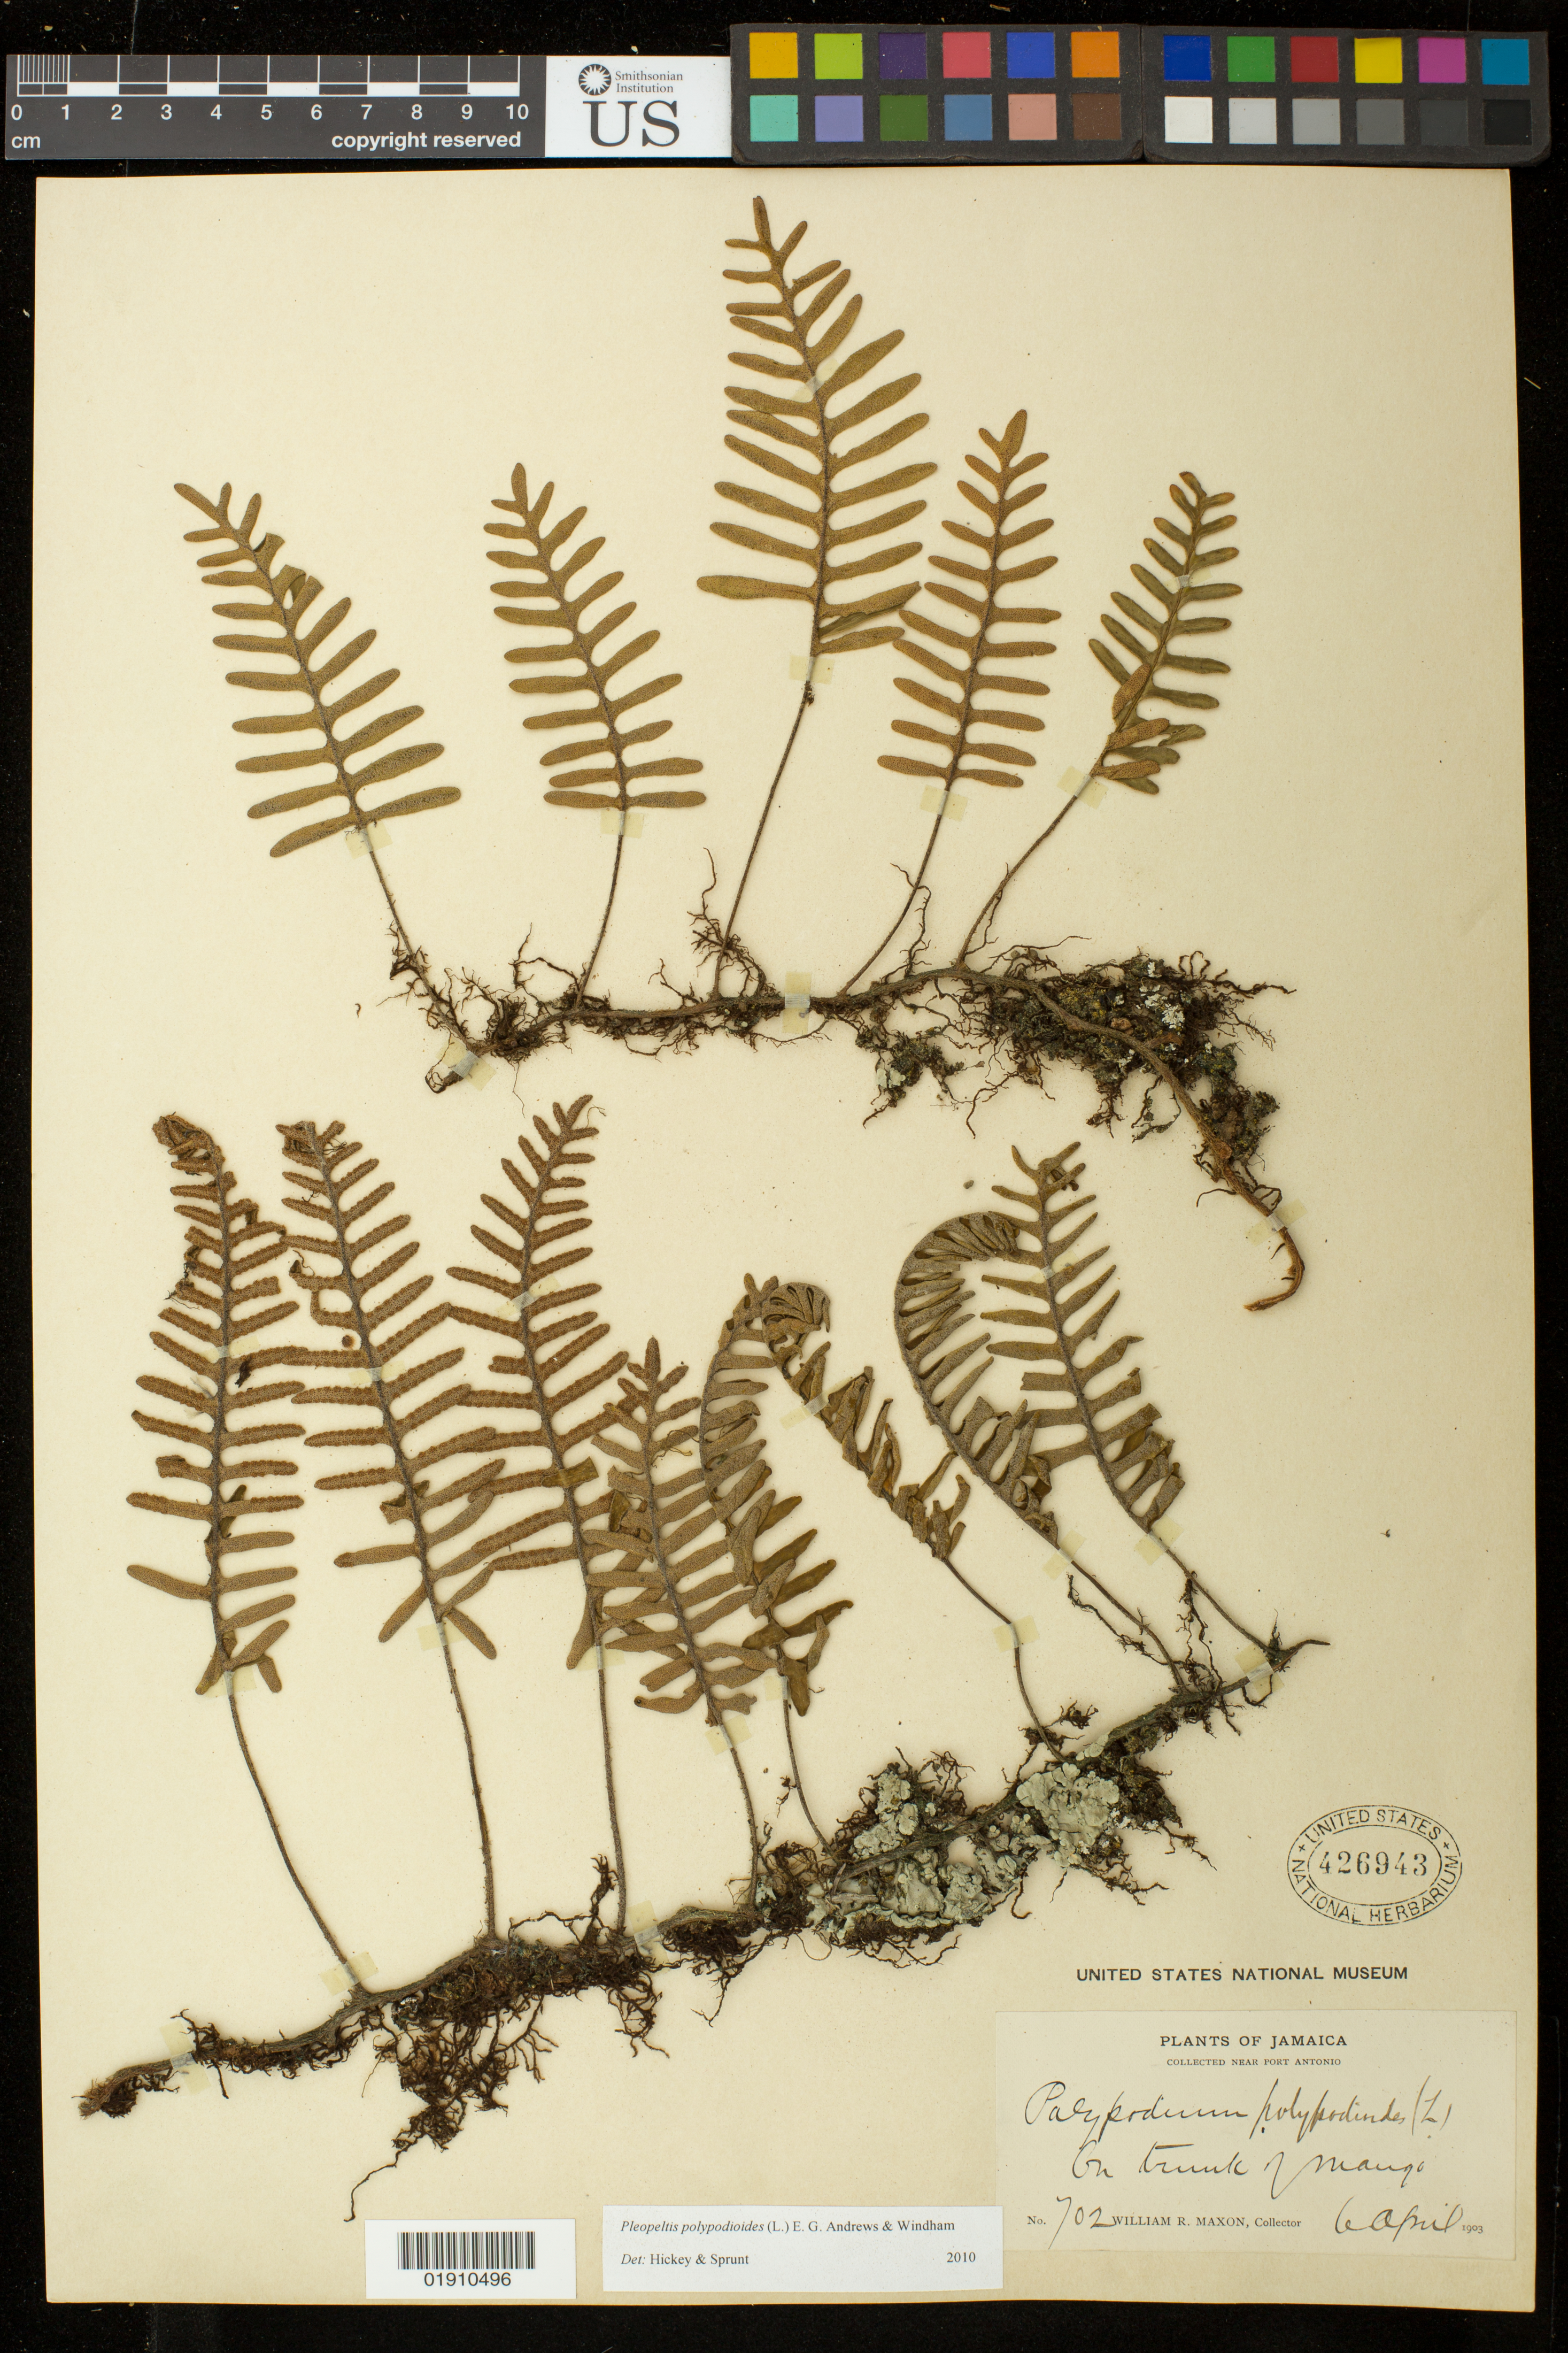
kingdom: Plantae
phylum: Tracheophyta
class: Polypodiopsida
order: Polypodiales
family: Polypodiaceae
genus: Pleopeltis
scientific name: Pleopeltis polypodioides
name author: (L.) E.G. Andrews & Windham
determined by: Sprunt, S. V.; Hickey, R. J.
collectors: W. R. Maxon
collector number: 702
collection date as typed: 6 April 1903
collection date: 1903-04-06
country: Jamaica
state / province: Portland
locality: collected near Port Antonio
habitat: on trunk of mango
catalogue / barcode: US 426943